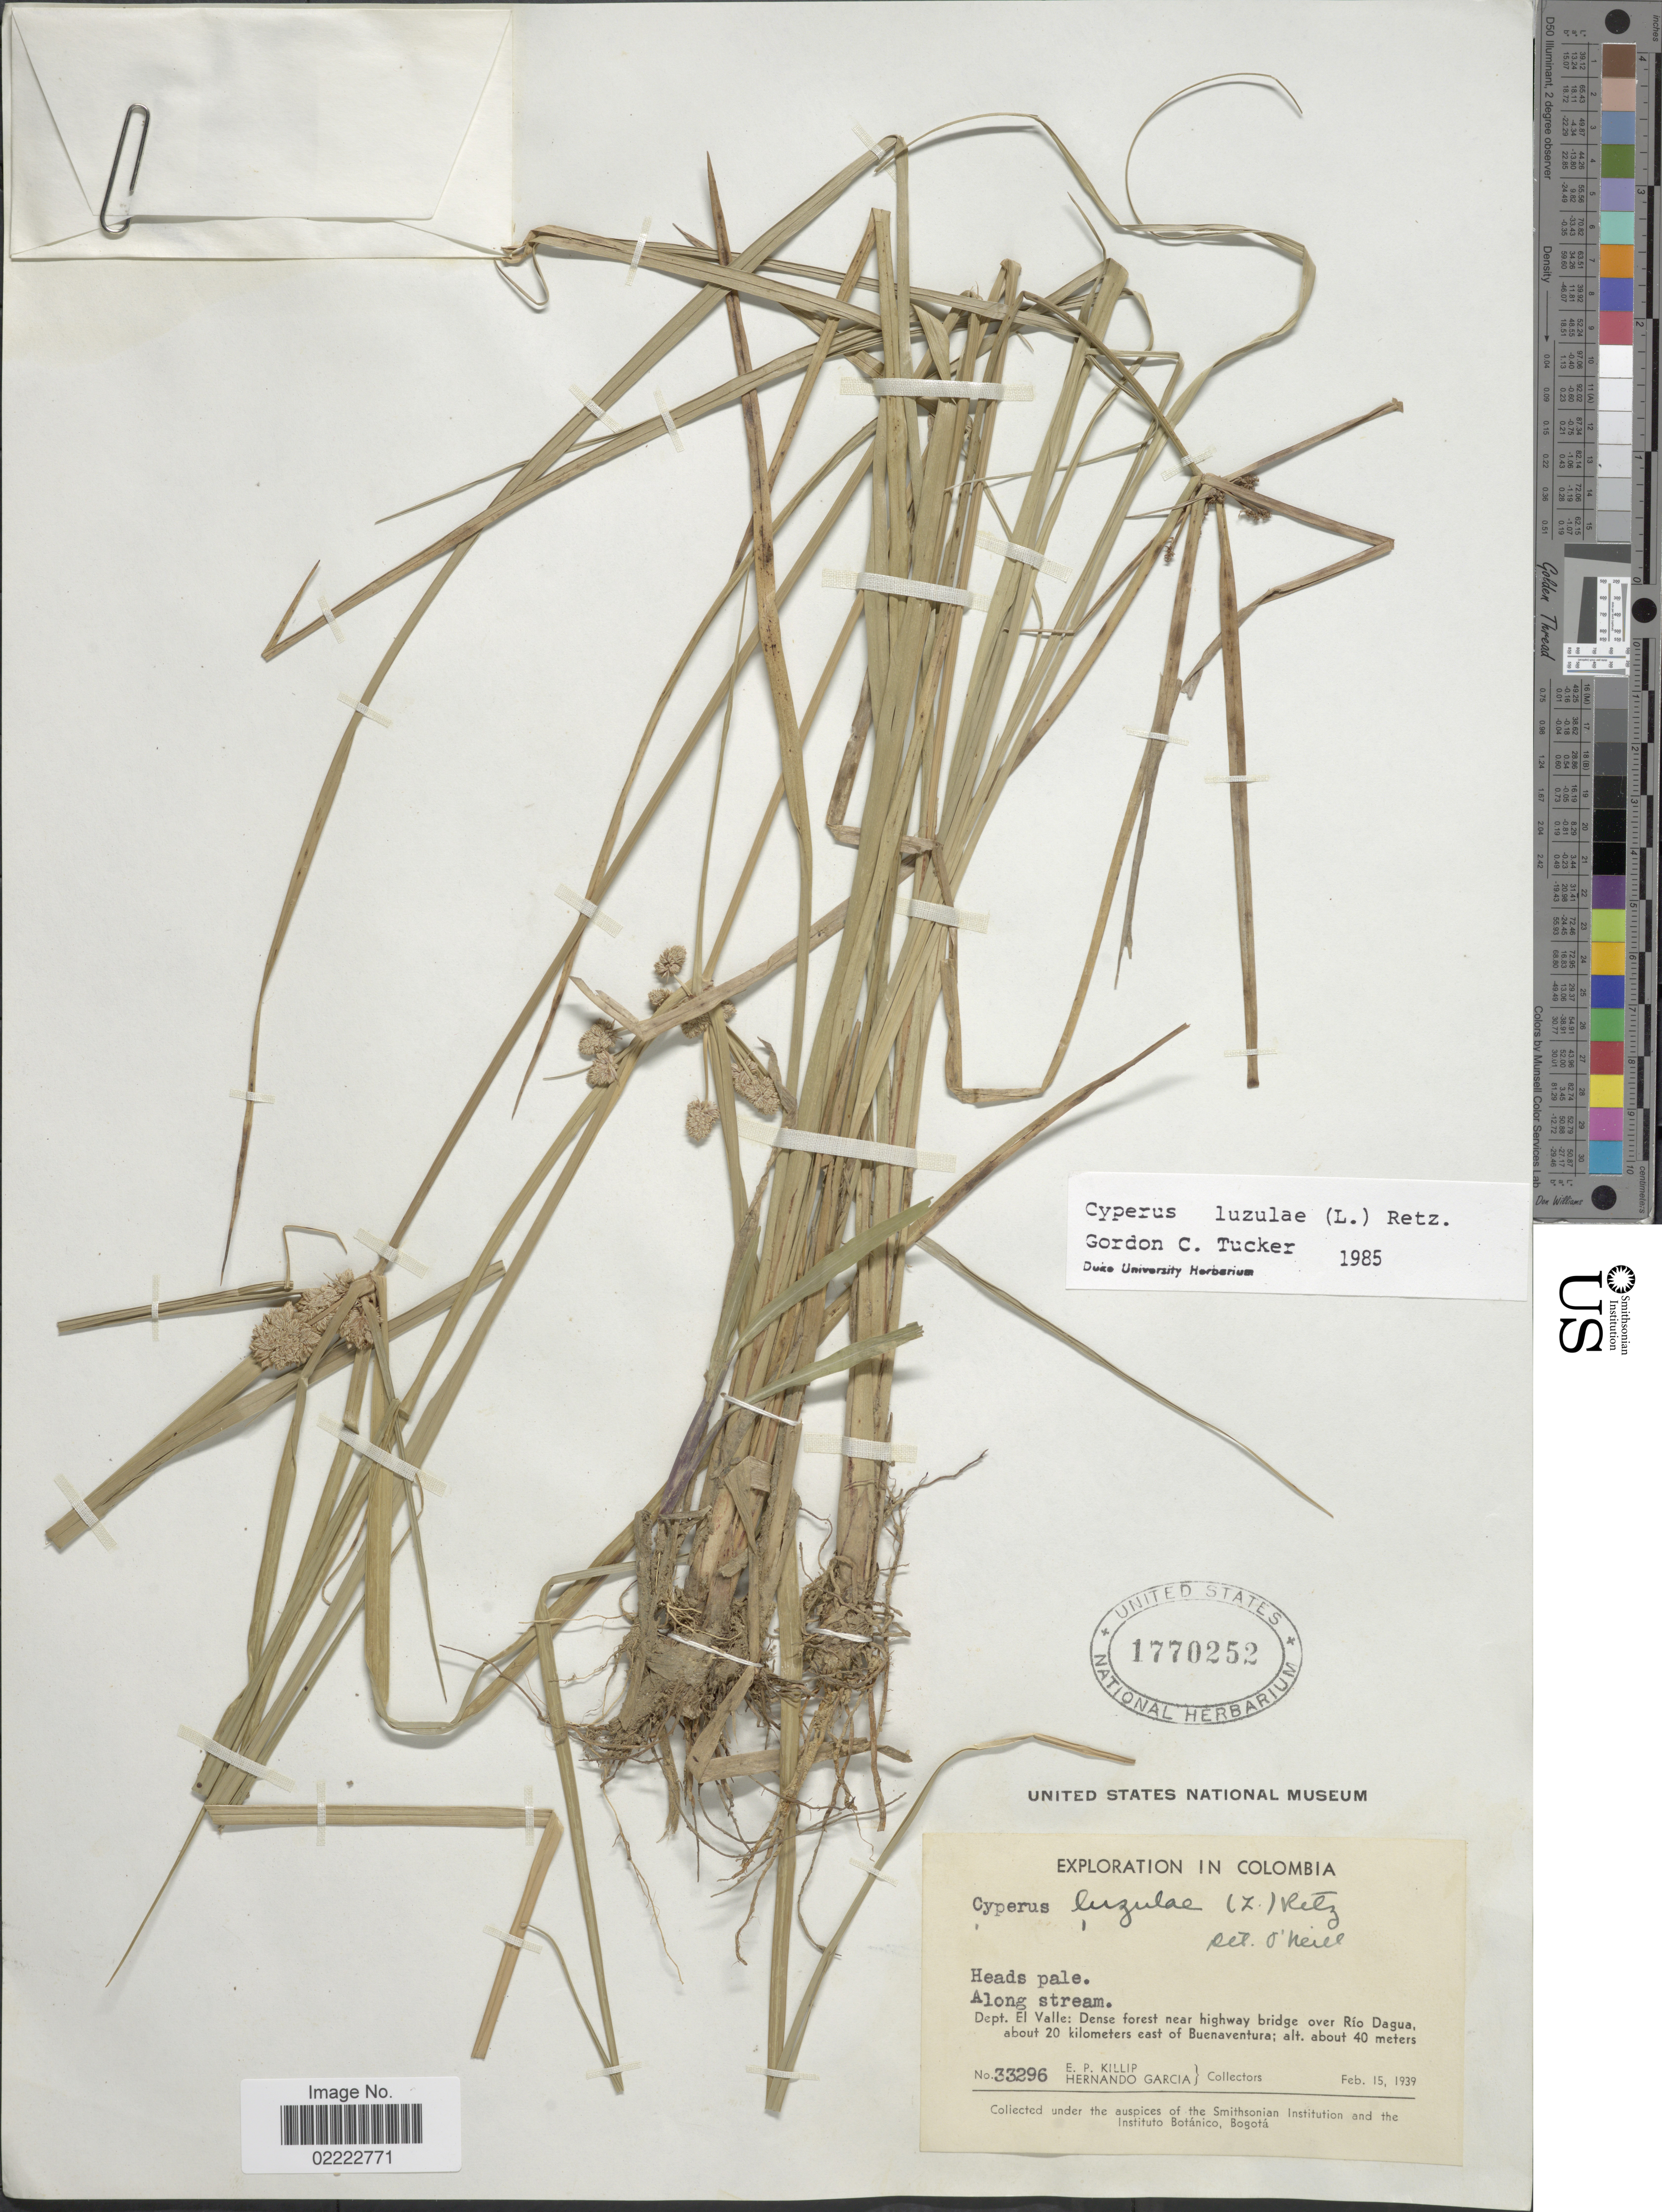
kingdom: Plantae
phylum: Tracheophyta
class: Liliopsida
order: Poales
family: Cyperaceae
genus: Cyperus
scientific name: Cyperus luzulae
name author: (L.) Rottb. ex Retz.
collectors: E. P. Killip & H. Garcia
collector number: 33296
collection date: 1939-02-15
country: Colombia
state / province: Valle del Cauca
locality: Along stream, Dept. El Valle: Dense forest near highway bridge over Río Dagua, about 20 kilometers east of Buenaventura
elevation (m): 40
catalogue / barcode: US 1770252